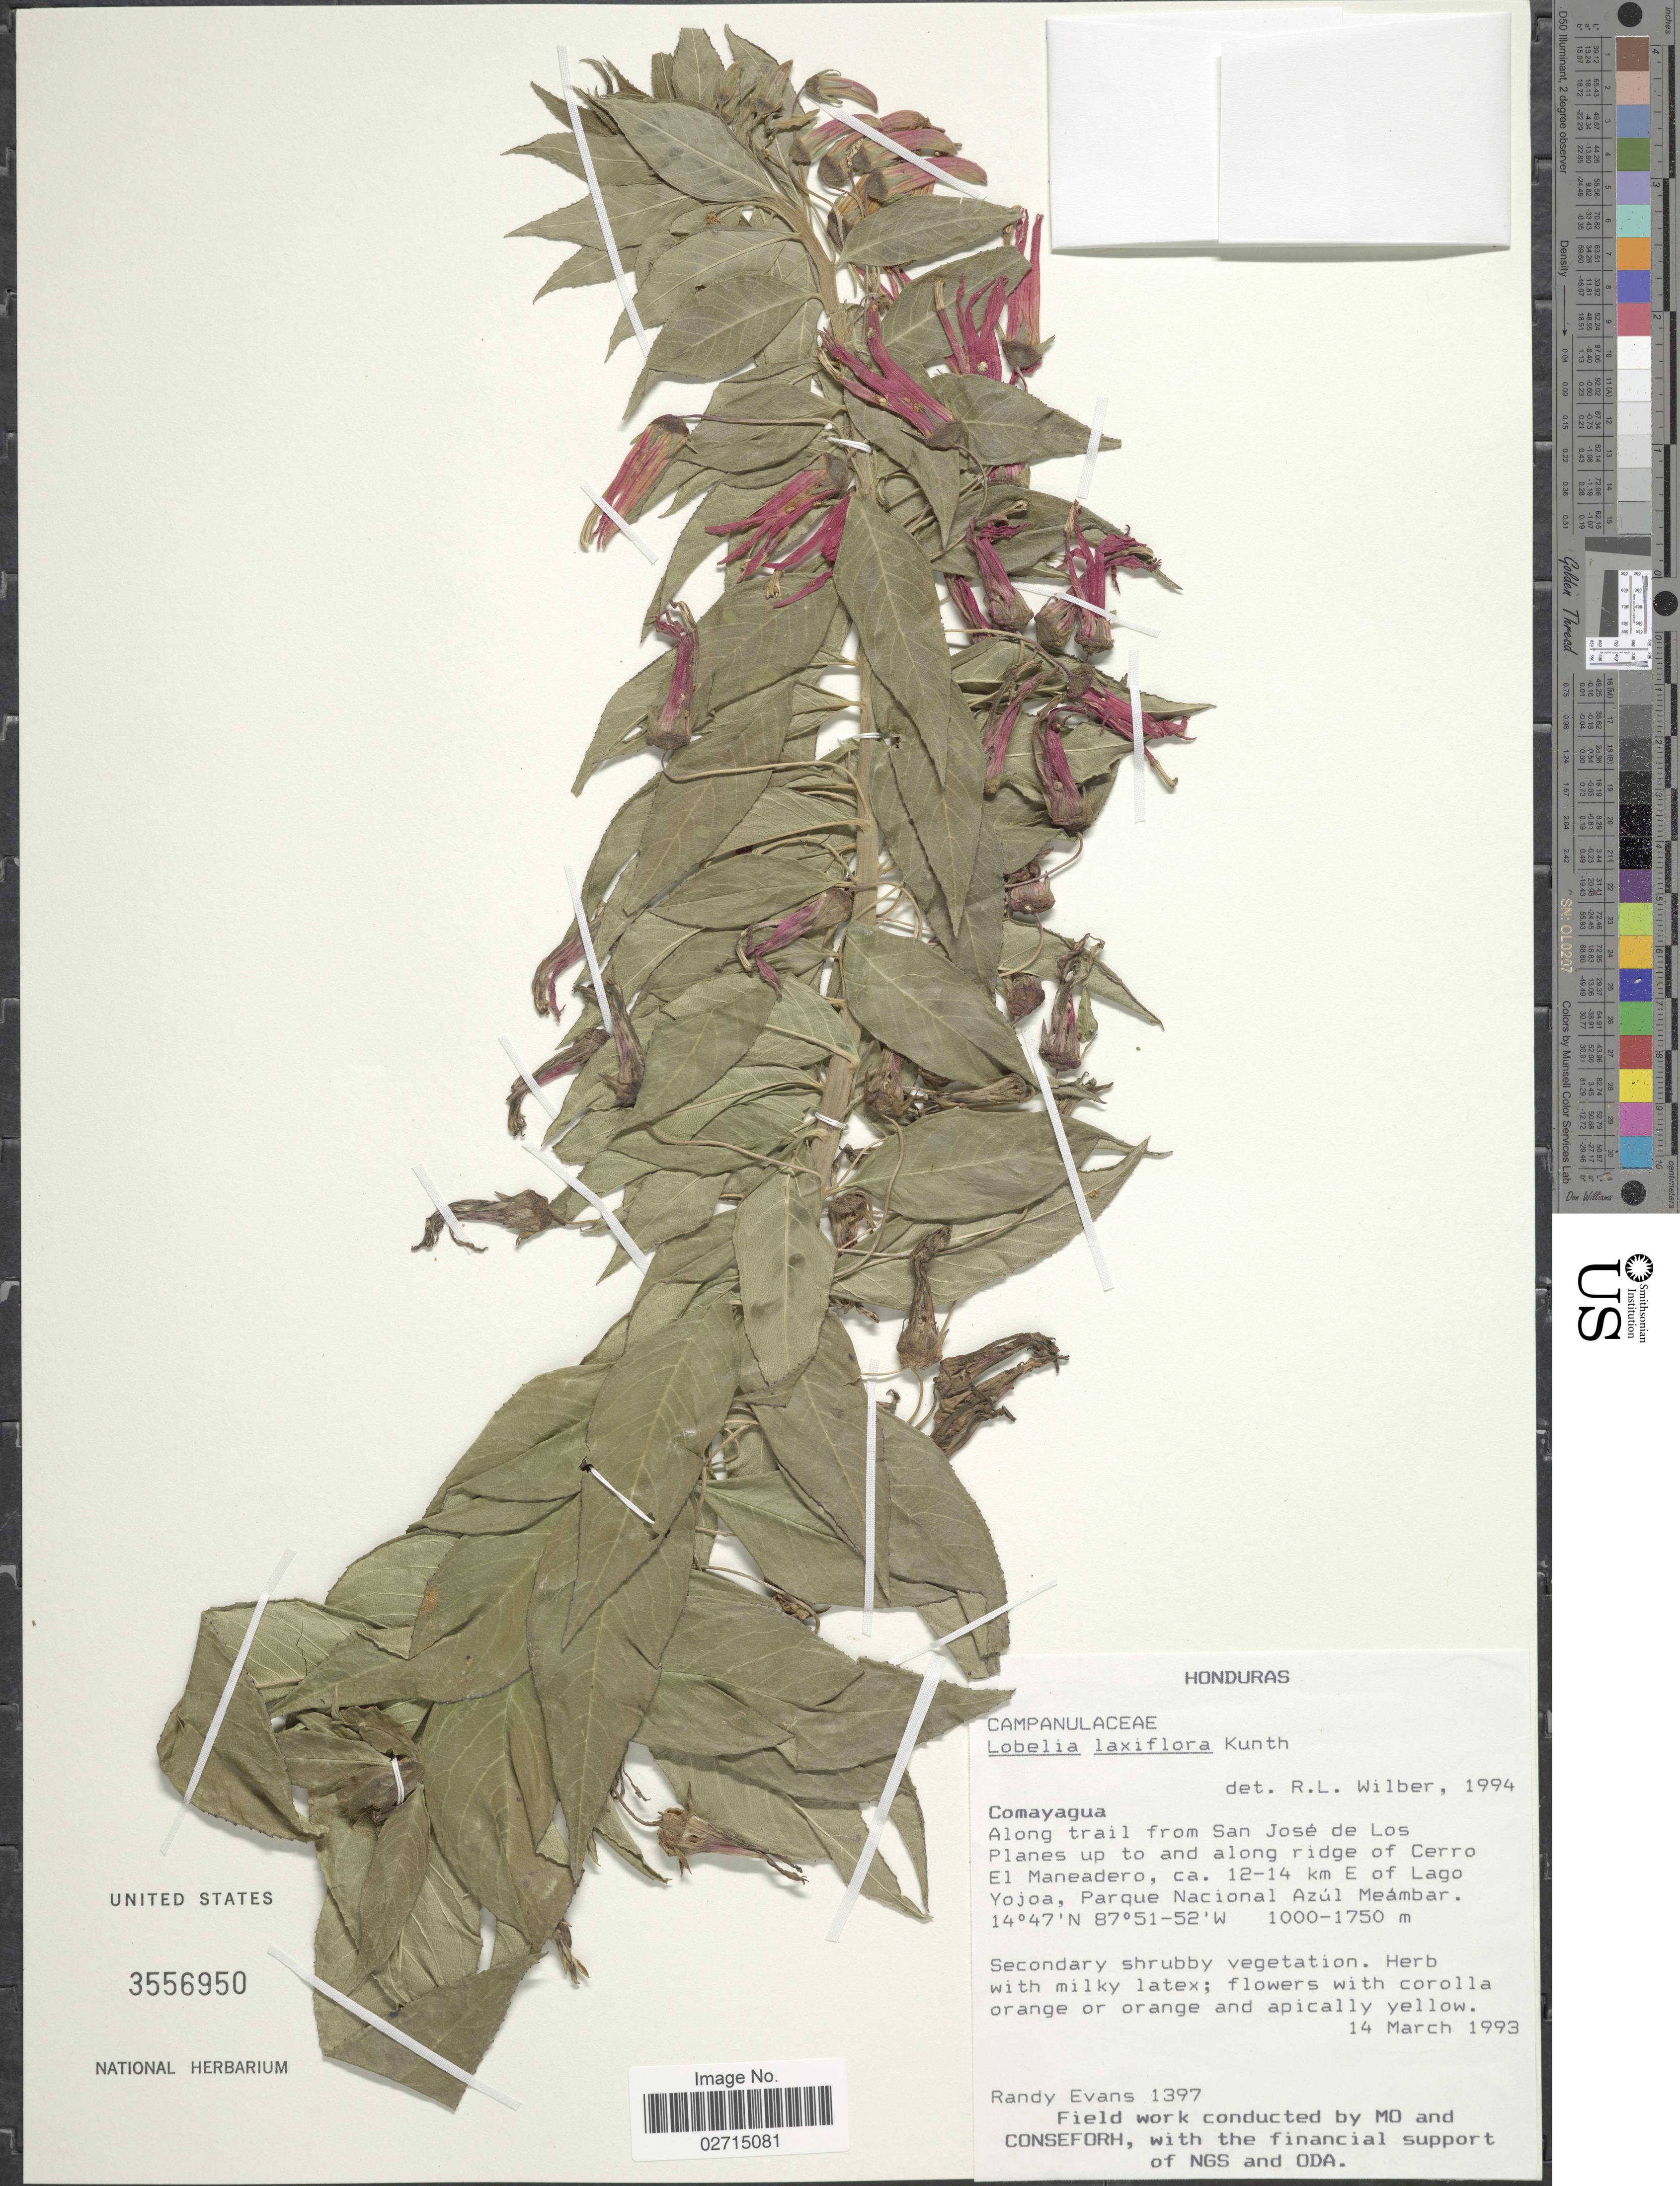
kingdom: Plantae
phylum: Tracheophyta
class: Magnoliopsida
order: Asterales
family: Campanulaceae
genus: Lobelia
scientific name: Lobelia laxiflora subsp. laxiflora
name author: Kunth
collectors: R. Evans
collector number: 1397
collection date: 1993-03-14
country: Honduras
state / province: Comayagua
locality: Along trail from San José de Los Planes up to and along ridge of Cerro El Maneadero, ca 12-14 km E of Lago Yojoa, Parque Nacional Azúl Meámbar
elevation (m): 1000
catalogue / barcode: US 3556950